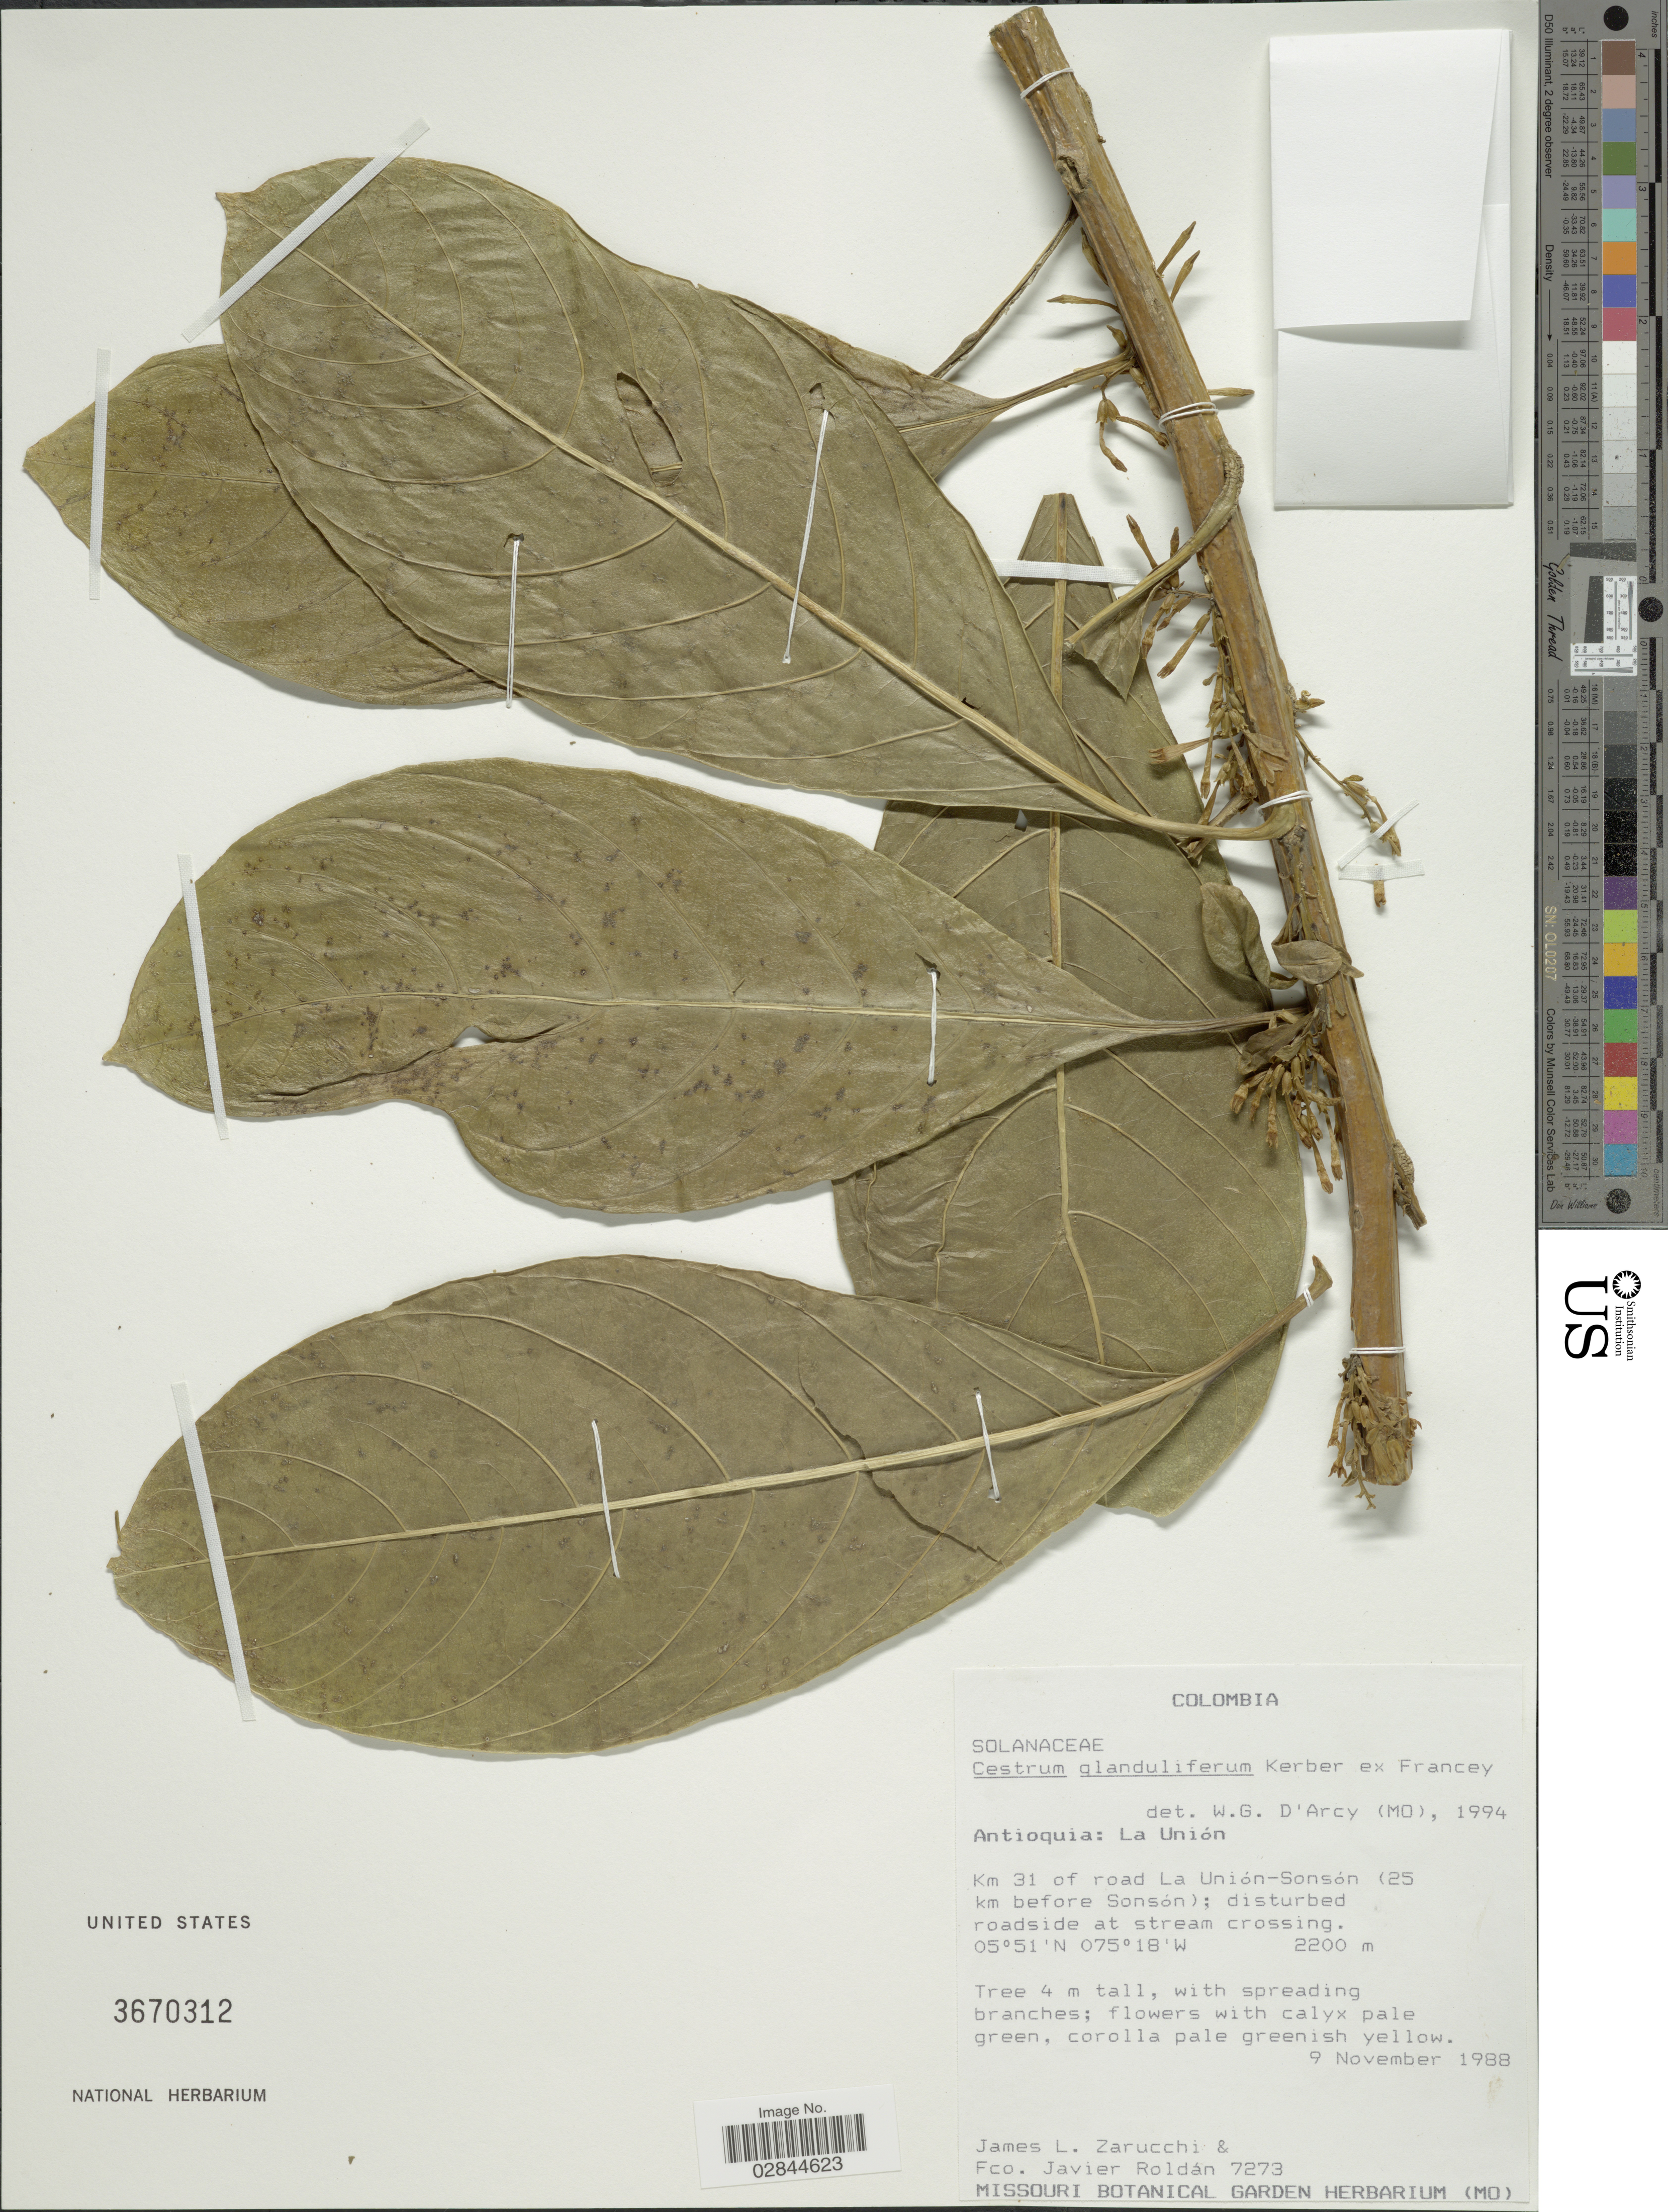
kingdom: Plantae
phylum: Tracheophyta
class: Magnoliopsida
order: Solanales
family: Solanaceae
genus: Cestrum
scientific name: Cestrum glanduliferum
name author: Kerber ex Francey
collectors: J. L. Zarucchi & F. J. Roldán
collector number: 7273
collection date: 1988-11-09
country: Colombia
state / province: Antioquia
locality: La Unión. Km 31 of road La Unión-Sonsón (25 km before Sonsón).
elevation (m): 2200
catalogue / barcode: US 3670312